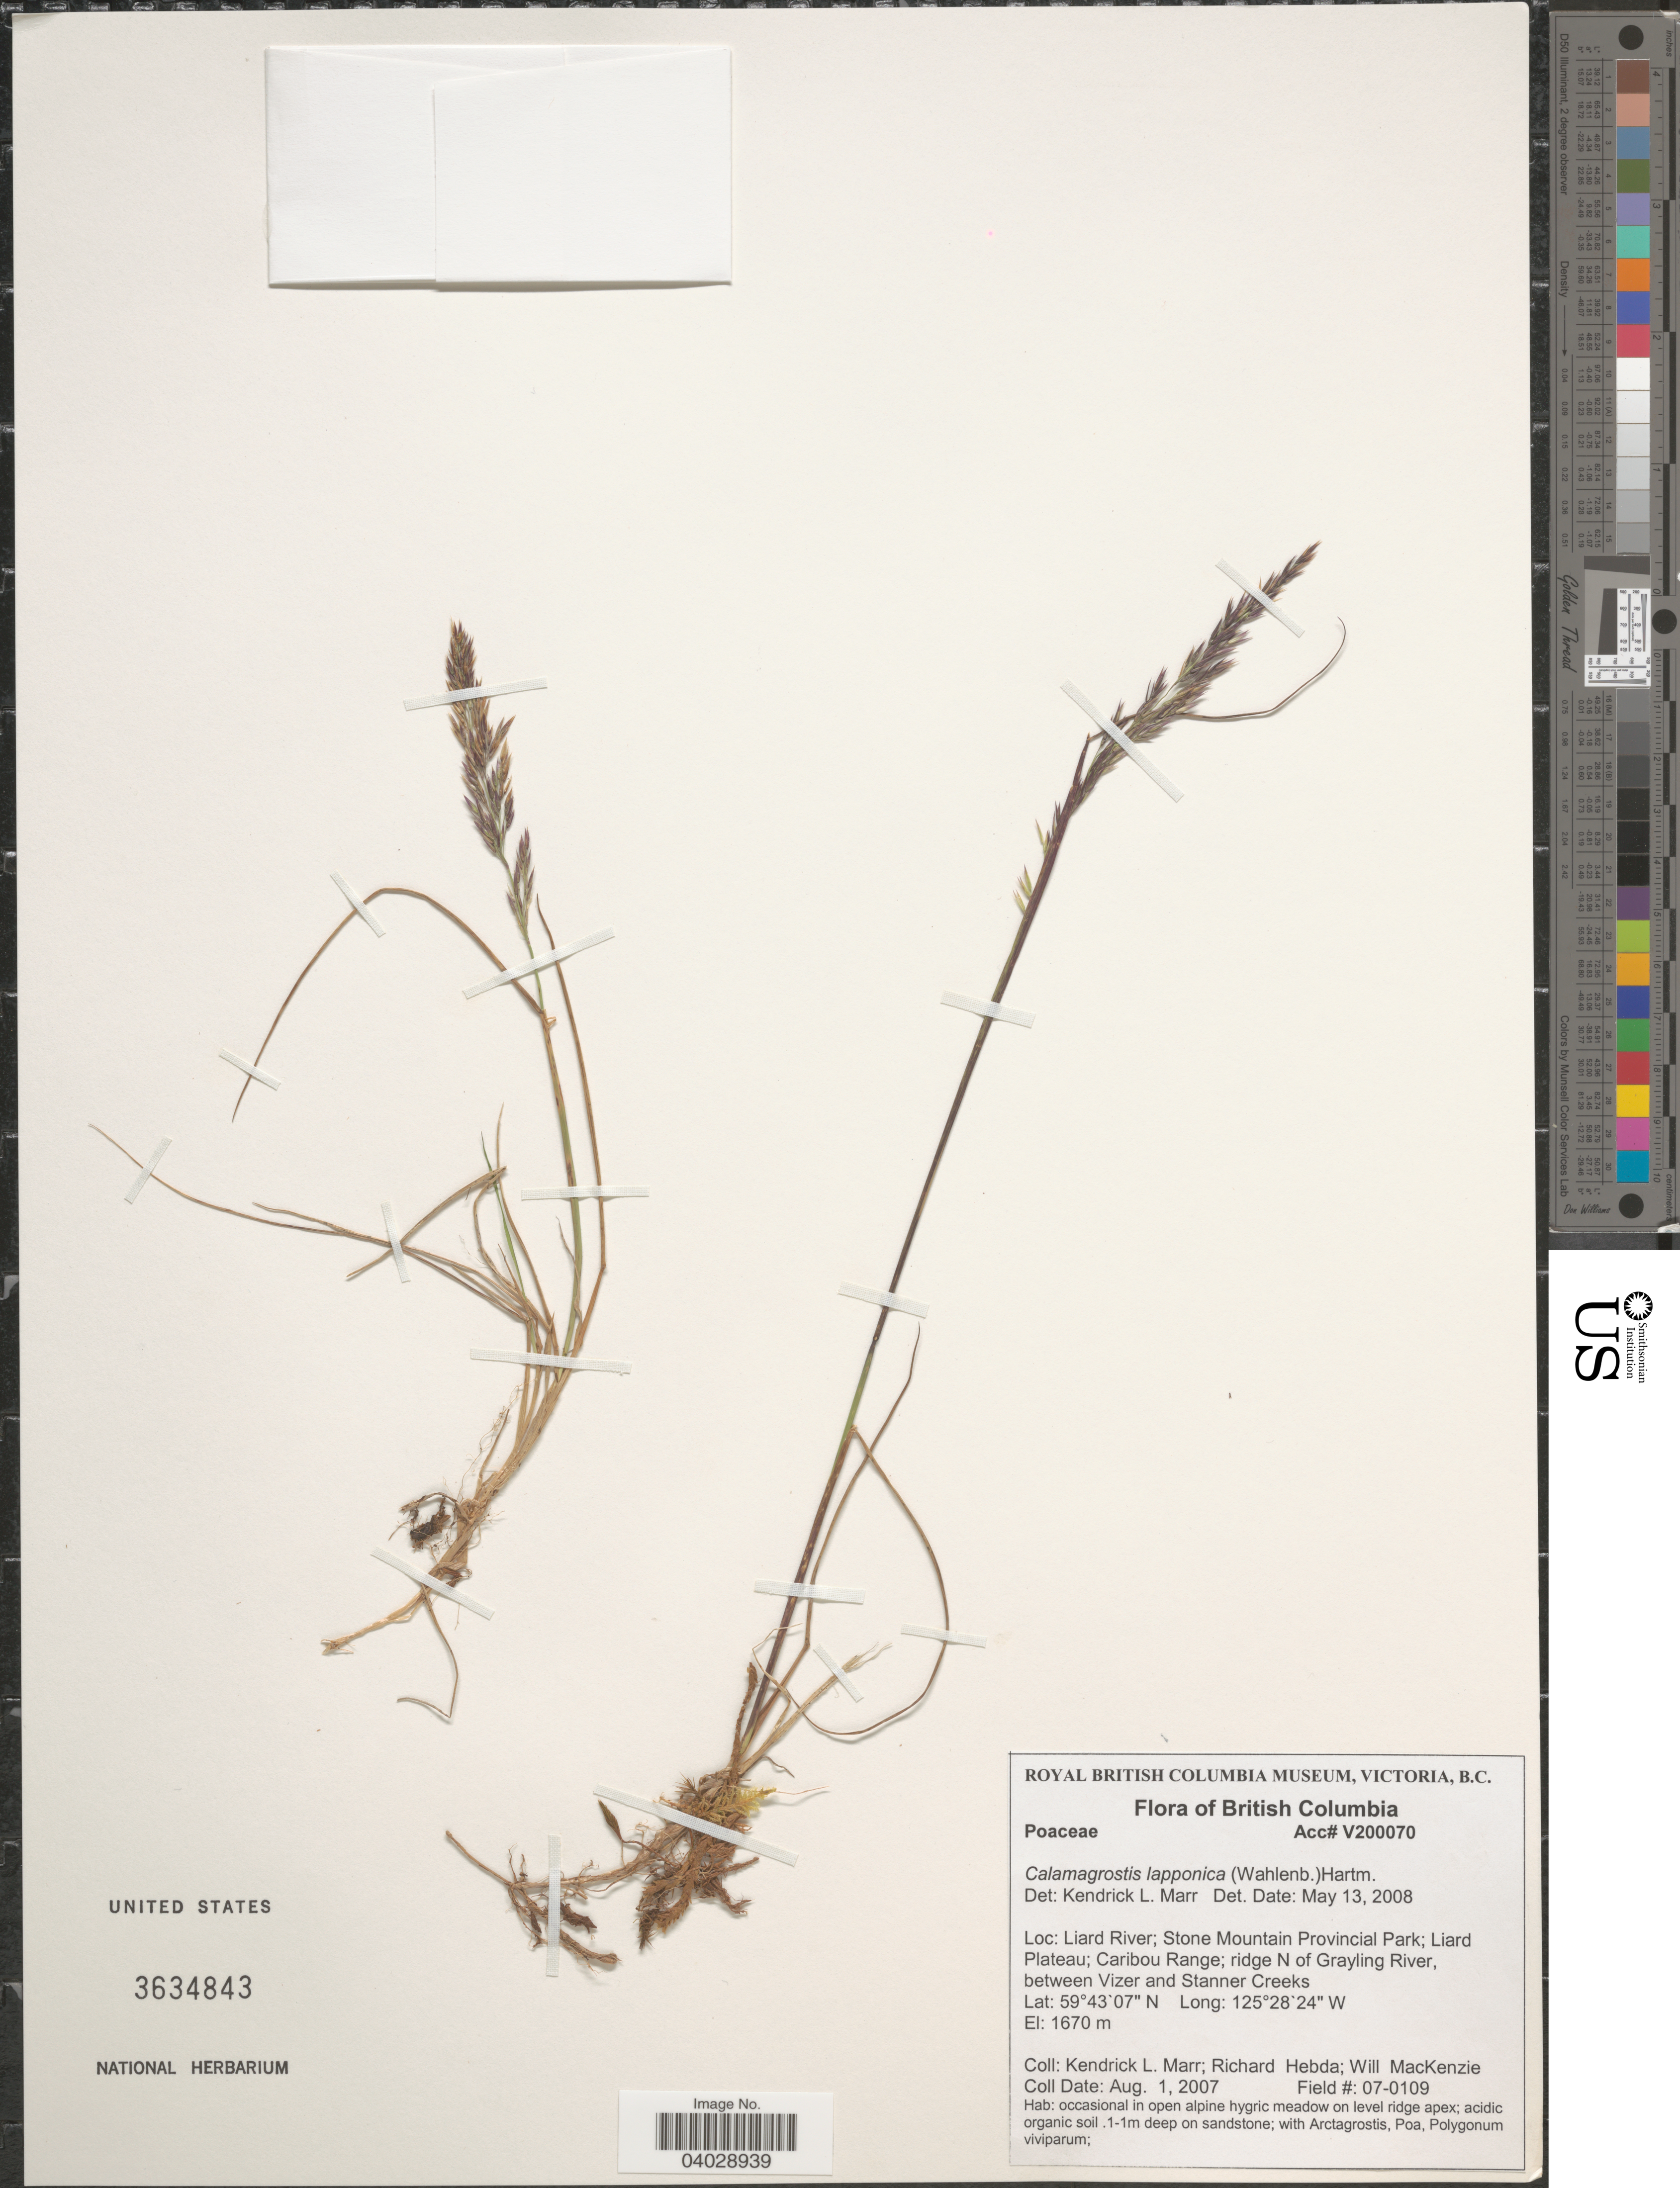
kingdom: Plantae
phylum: Tracheophyta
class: Liliopsida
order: Poales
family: Poaceae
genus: Calamagrostis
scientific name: Calamagrostis lapponica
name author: (Wahlenb.) Hartm.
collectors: K. Marr, R. Hebda & W. MacKenzie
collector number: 07-0109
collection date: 2007-08-01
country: Canada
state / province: British Columbia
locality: Liard River; Stone Mountain Provincial Park; Liard Plateau; Caribou Range; ridge N of Grayling River, between Vizer and Stanner Creeks.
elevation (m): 1670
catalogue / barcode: US 3634843